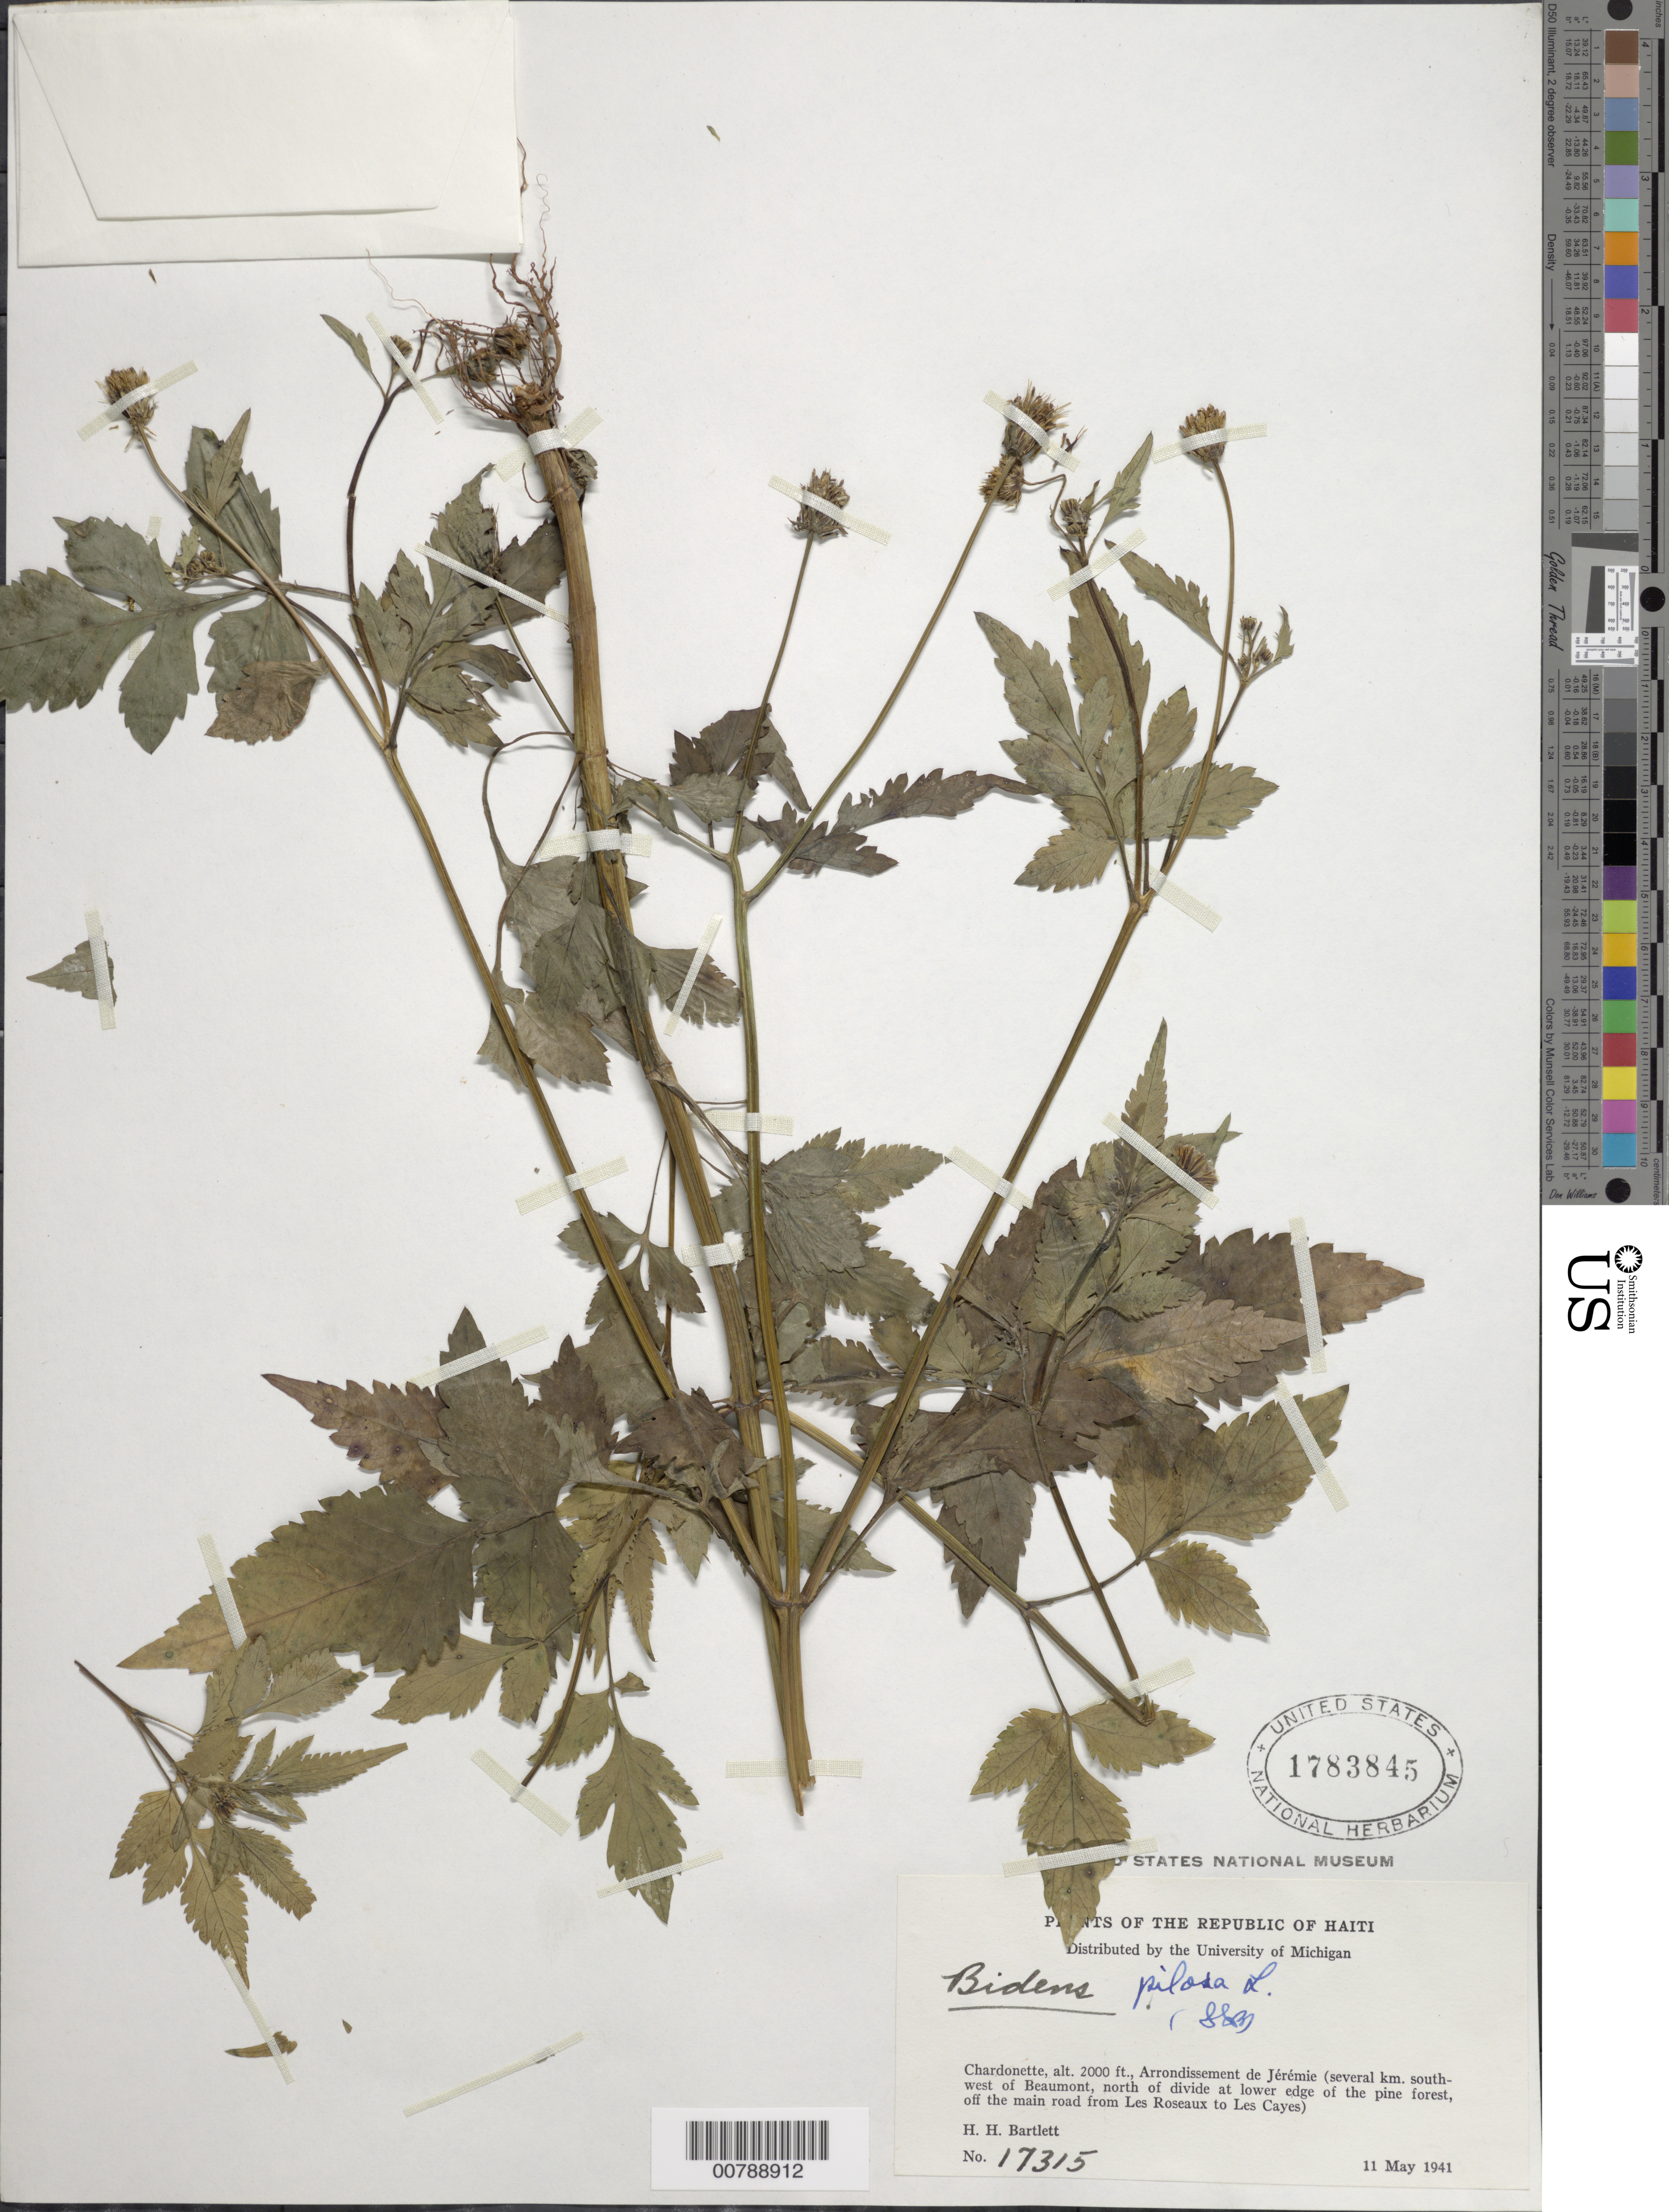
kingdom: Plantae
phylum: Tracheophyta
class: Magnoliopsida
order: Asterales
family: Asteraceae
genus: Bidens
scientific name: Bidens pilosa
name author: L.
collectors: H. H. Bartlett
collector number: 17315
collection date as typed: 11 May 1941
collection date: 1941-05-11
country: Haiti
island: Hispaniola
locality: Chardonette, Arrondissement de Jérémie (several km SW of Beaumont, north of divide at lower edge of the pine forest, off the main road from Les Roseaux to Les Cayes)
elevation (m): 610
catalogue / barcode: US 1783845